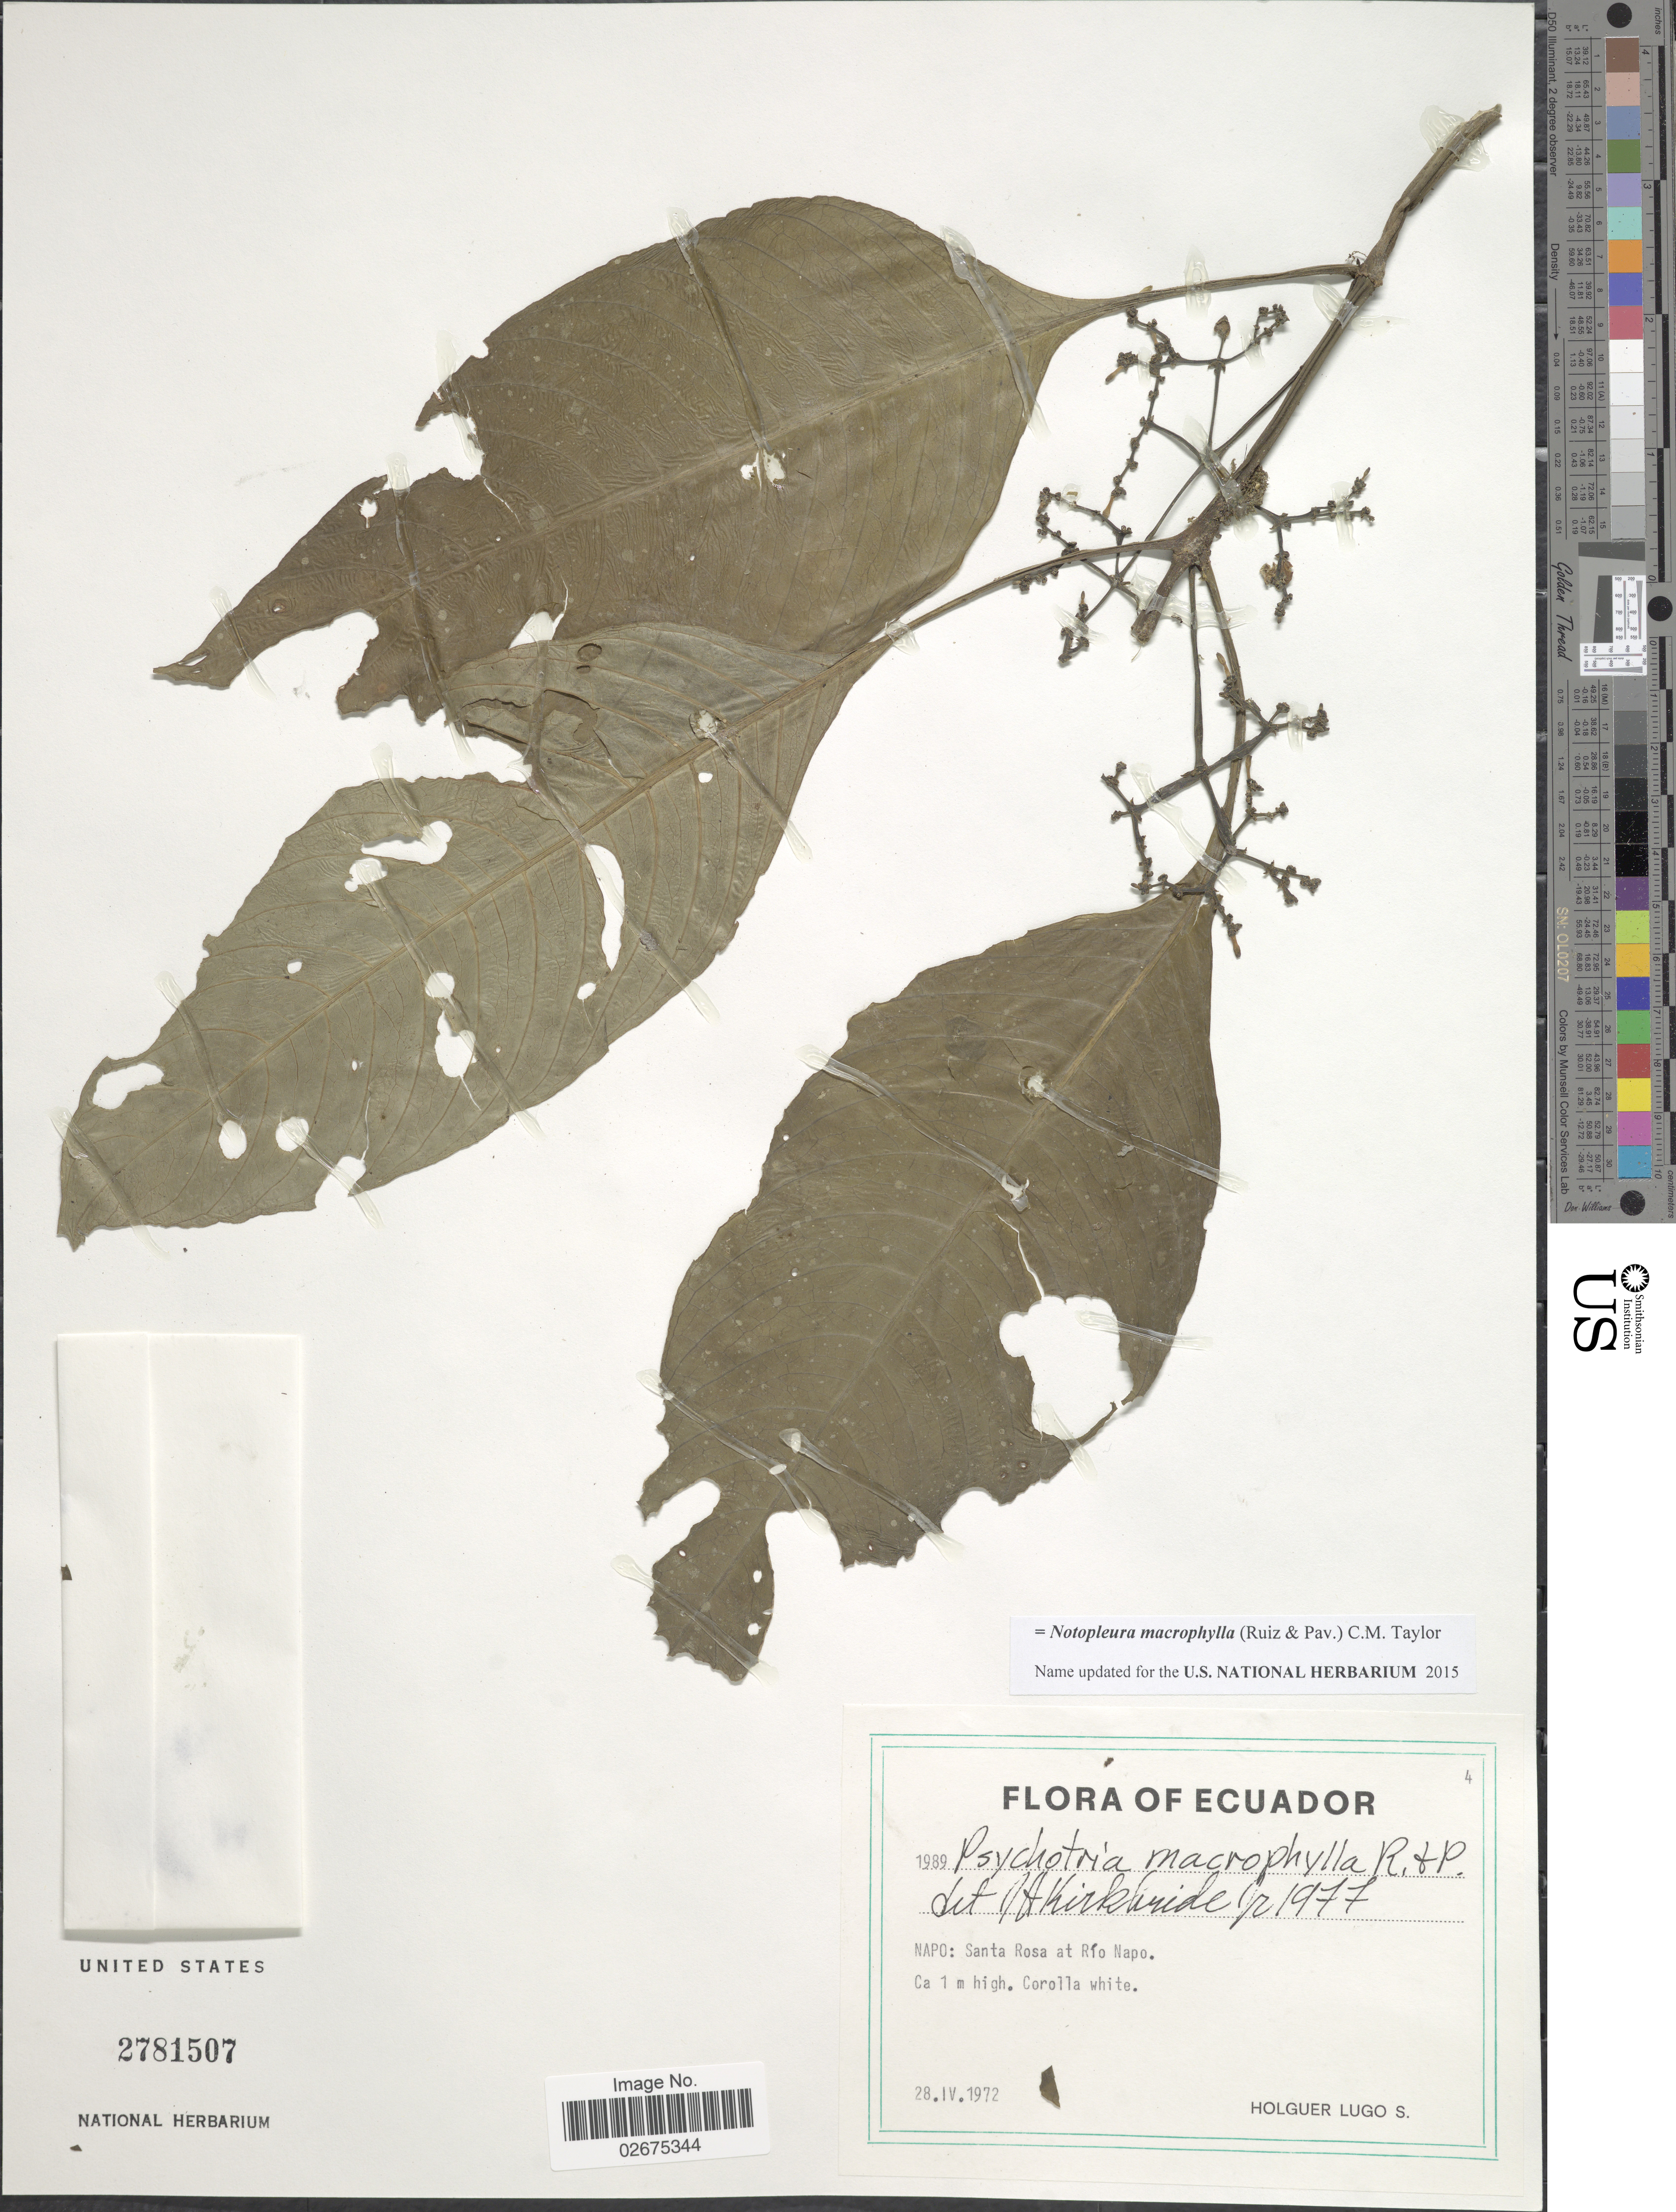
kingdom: Plantae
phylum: Tracheophyta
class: Magnoliopsida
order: Gentianales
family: Rubiaceae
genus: Notopleura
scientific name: Notopleura macrophylla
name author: (Ruiz & Pav.) C.M. Taylor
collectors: H. Lugo S.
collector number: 1989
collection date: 1972-04-28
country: Ecuador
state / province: Napo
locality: Santa Rosa at Río Napo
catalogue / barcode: US 2781507